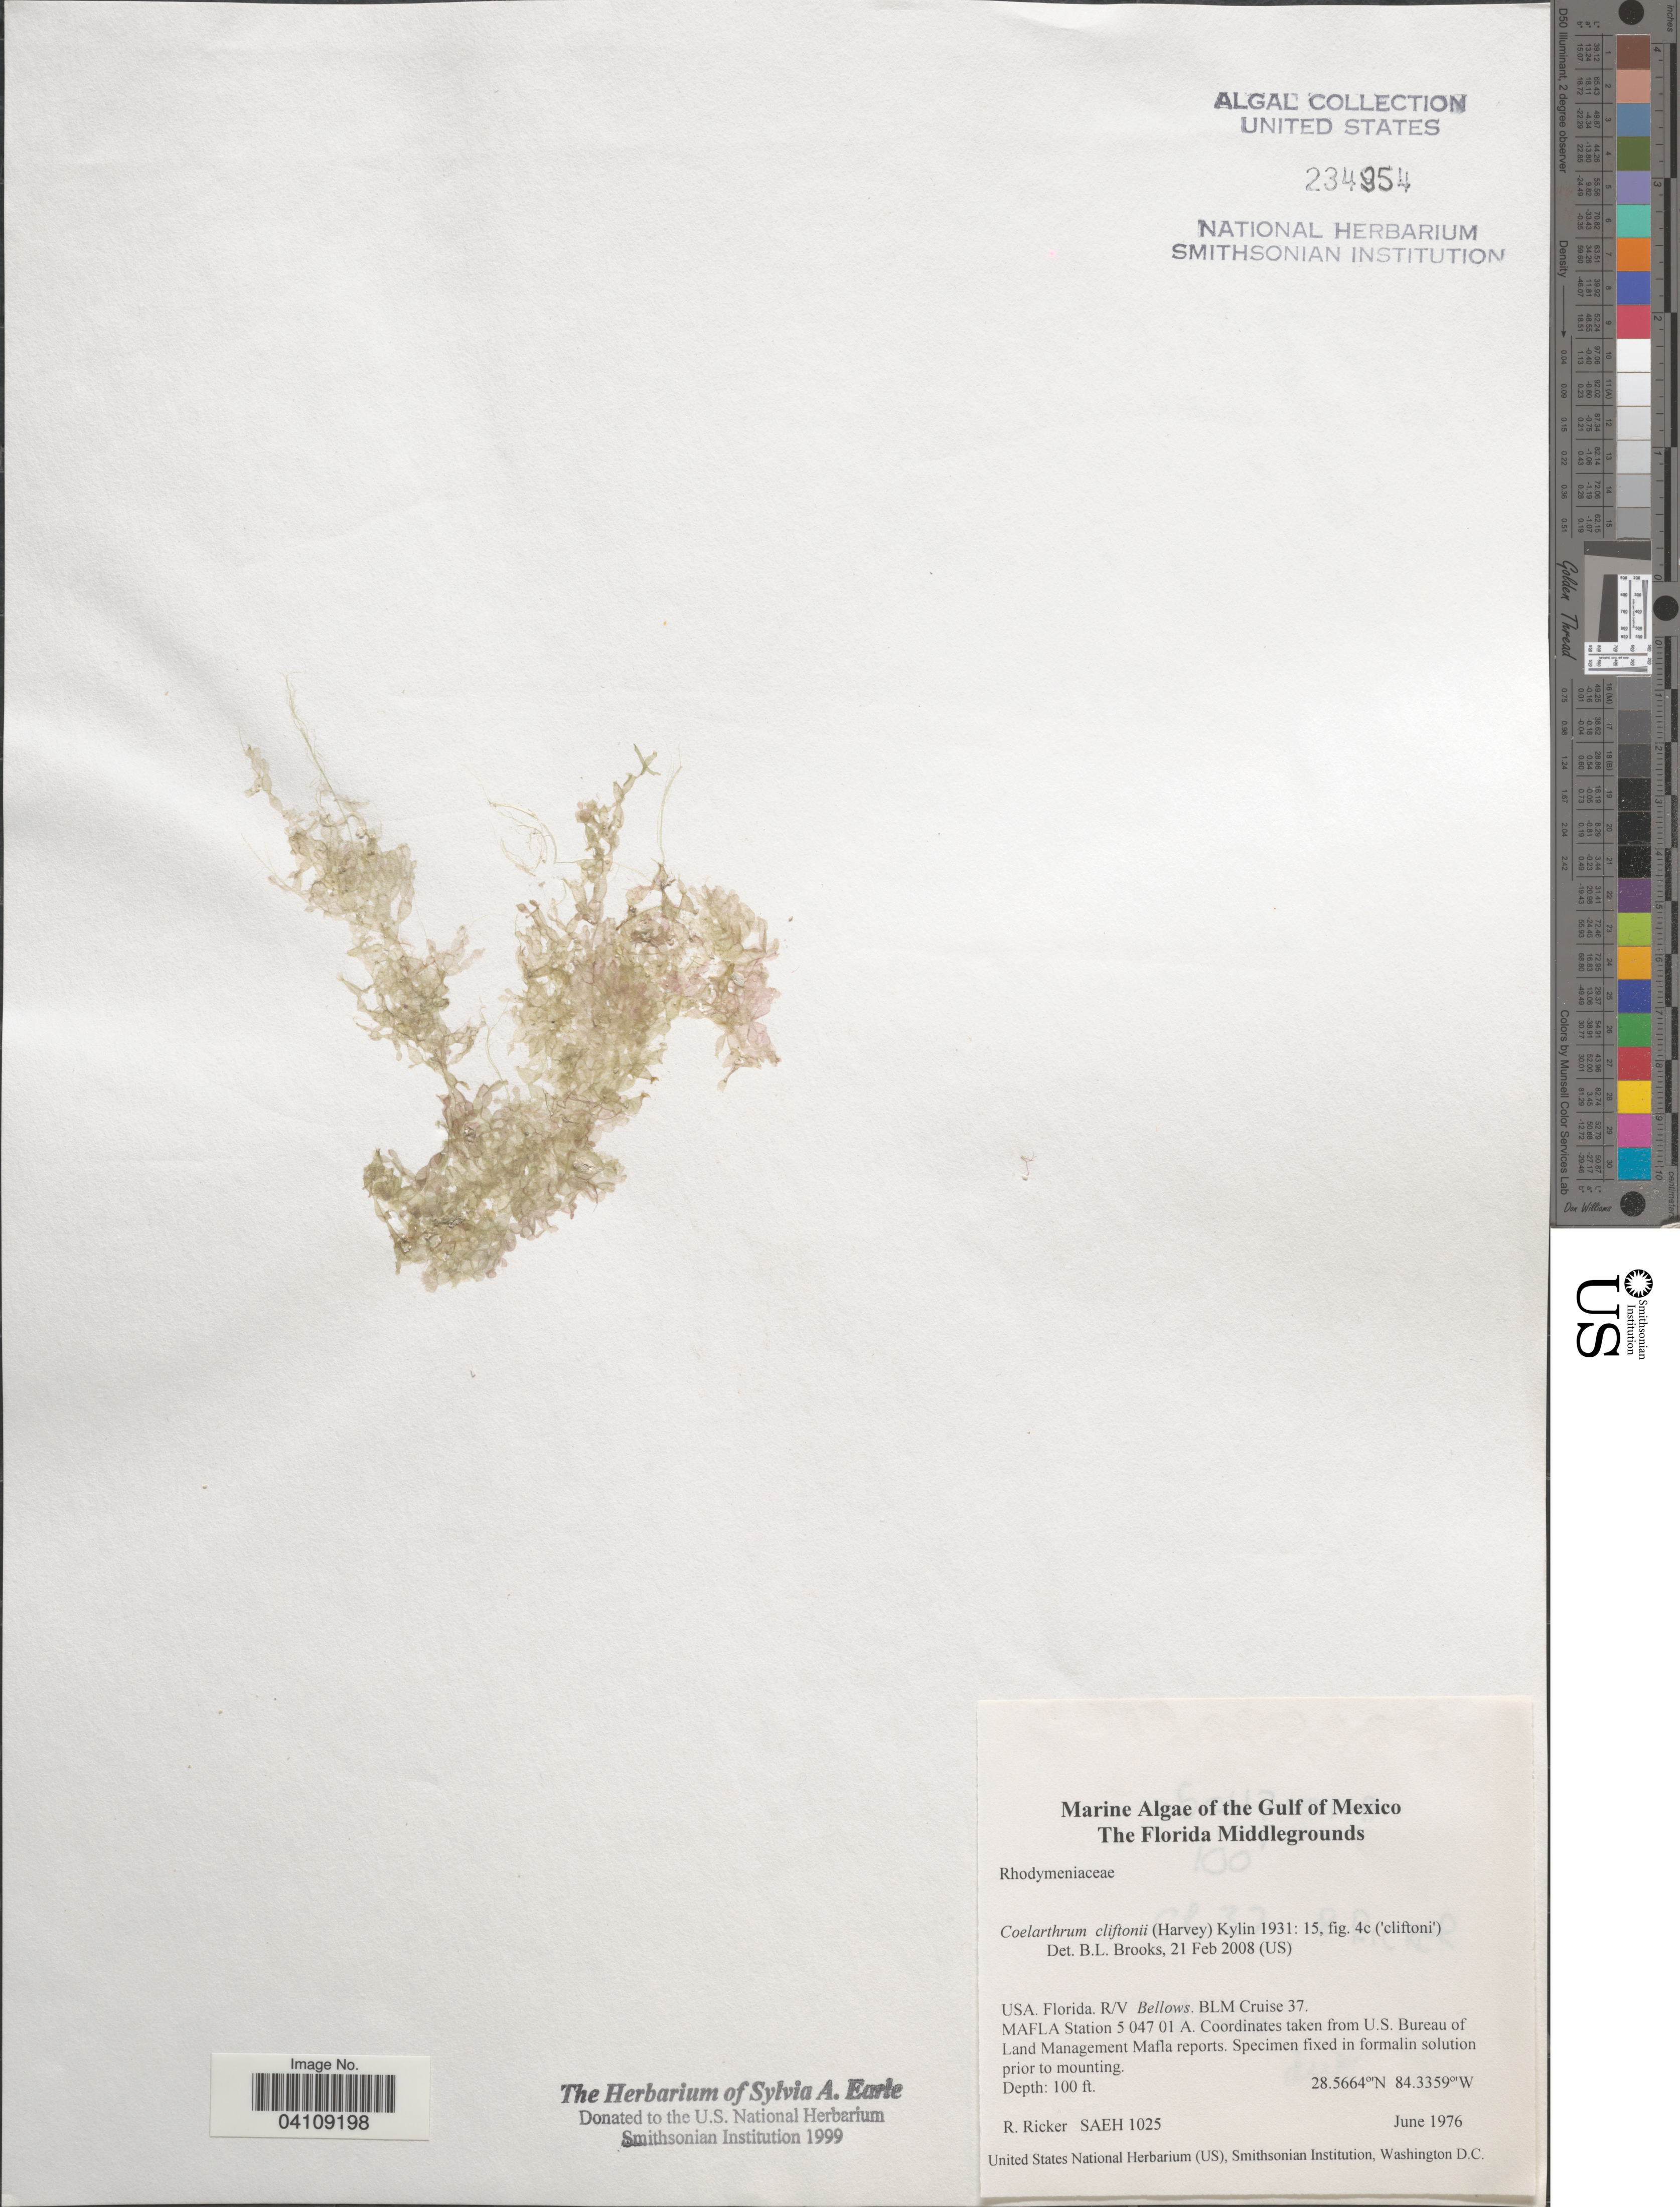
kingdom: Plantae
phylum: Rhodophyta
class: Florideophyceae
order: Rhodymeniales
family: Rhodymeniaceae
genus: Coelarthrum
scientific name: Coelarthrum cliftonii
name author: (Harv.) Kylin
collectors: R. Ricker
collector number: SAEH 1025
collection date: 1976-06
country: United States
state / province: Florida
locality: Gulf of Mexico. The Florida Middlegrounds. Florida. R/V Bellows. BLM Cruise 37. MAFLA Station 5 047 01 A.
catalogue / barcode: US 234954